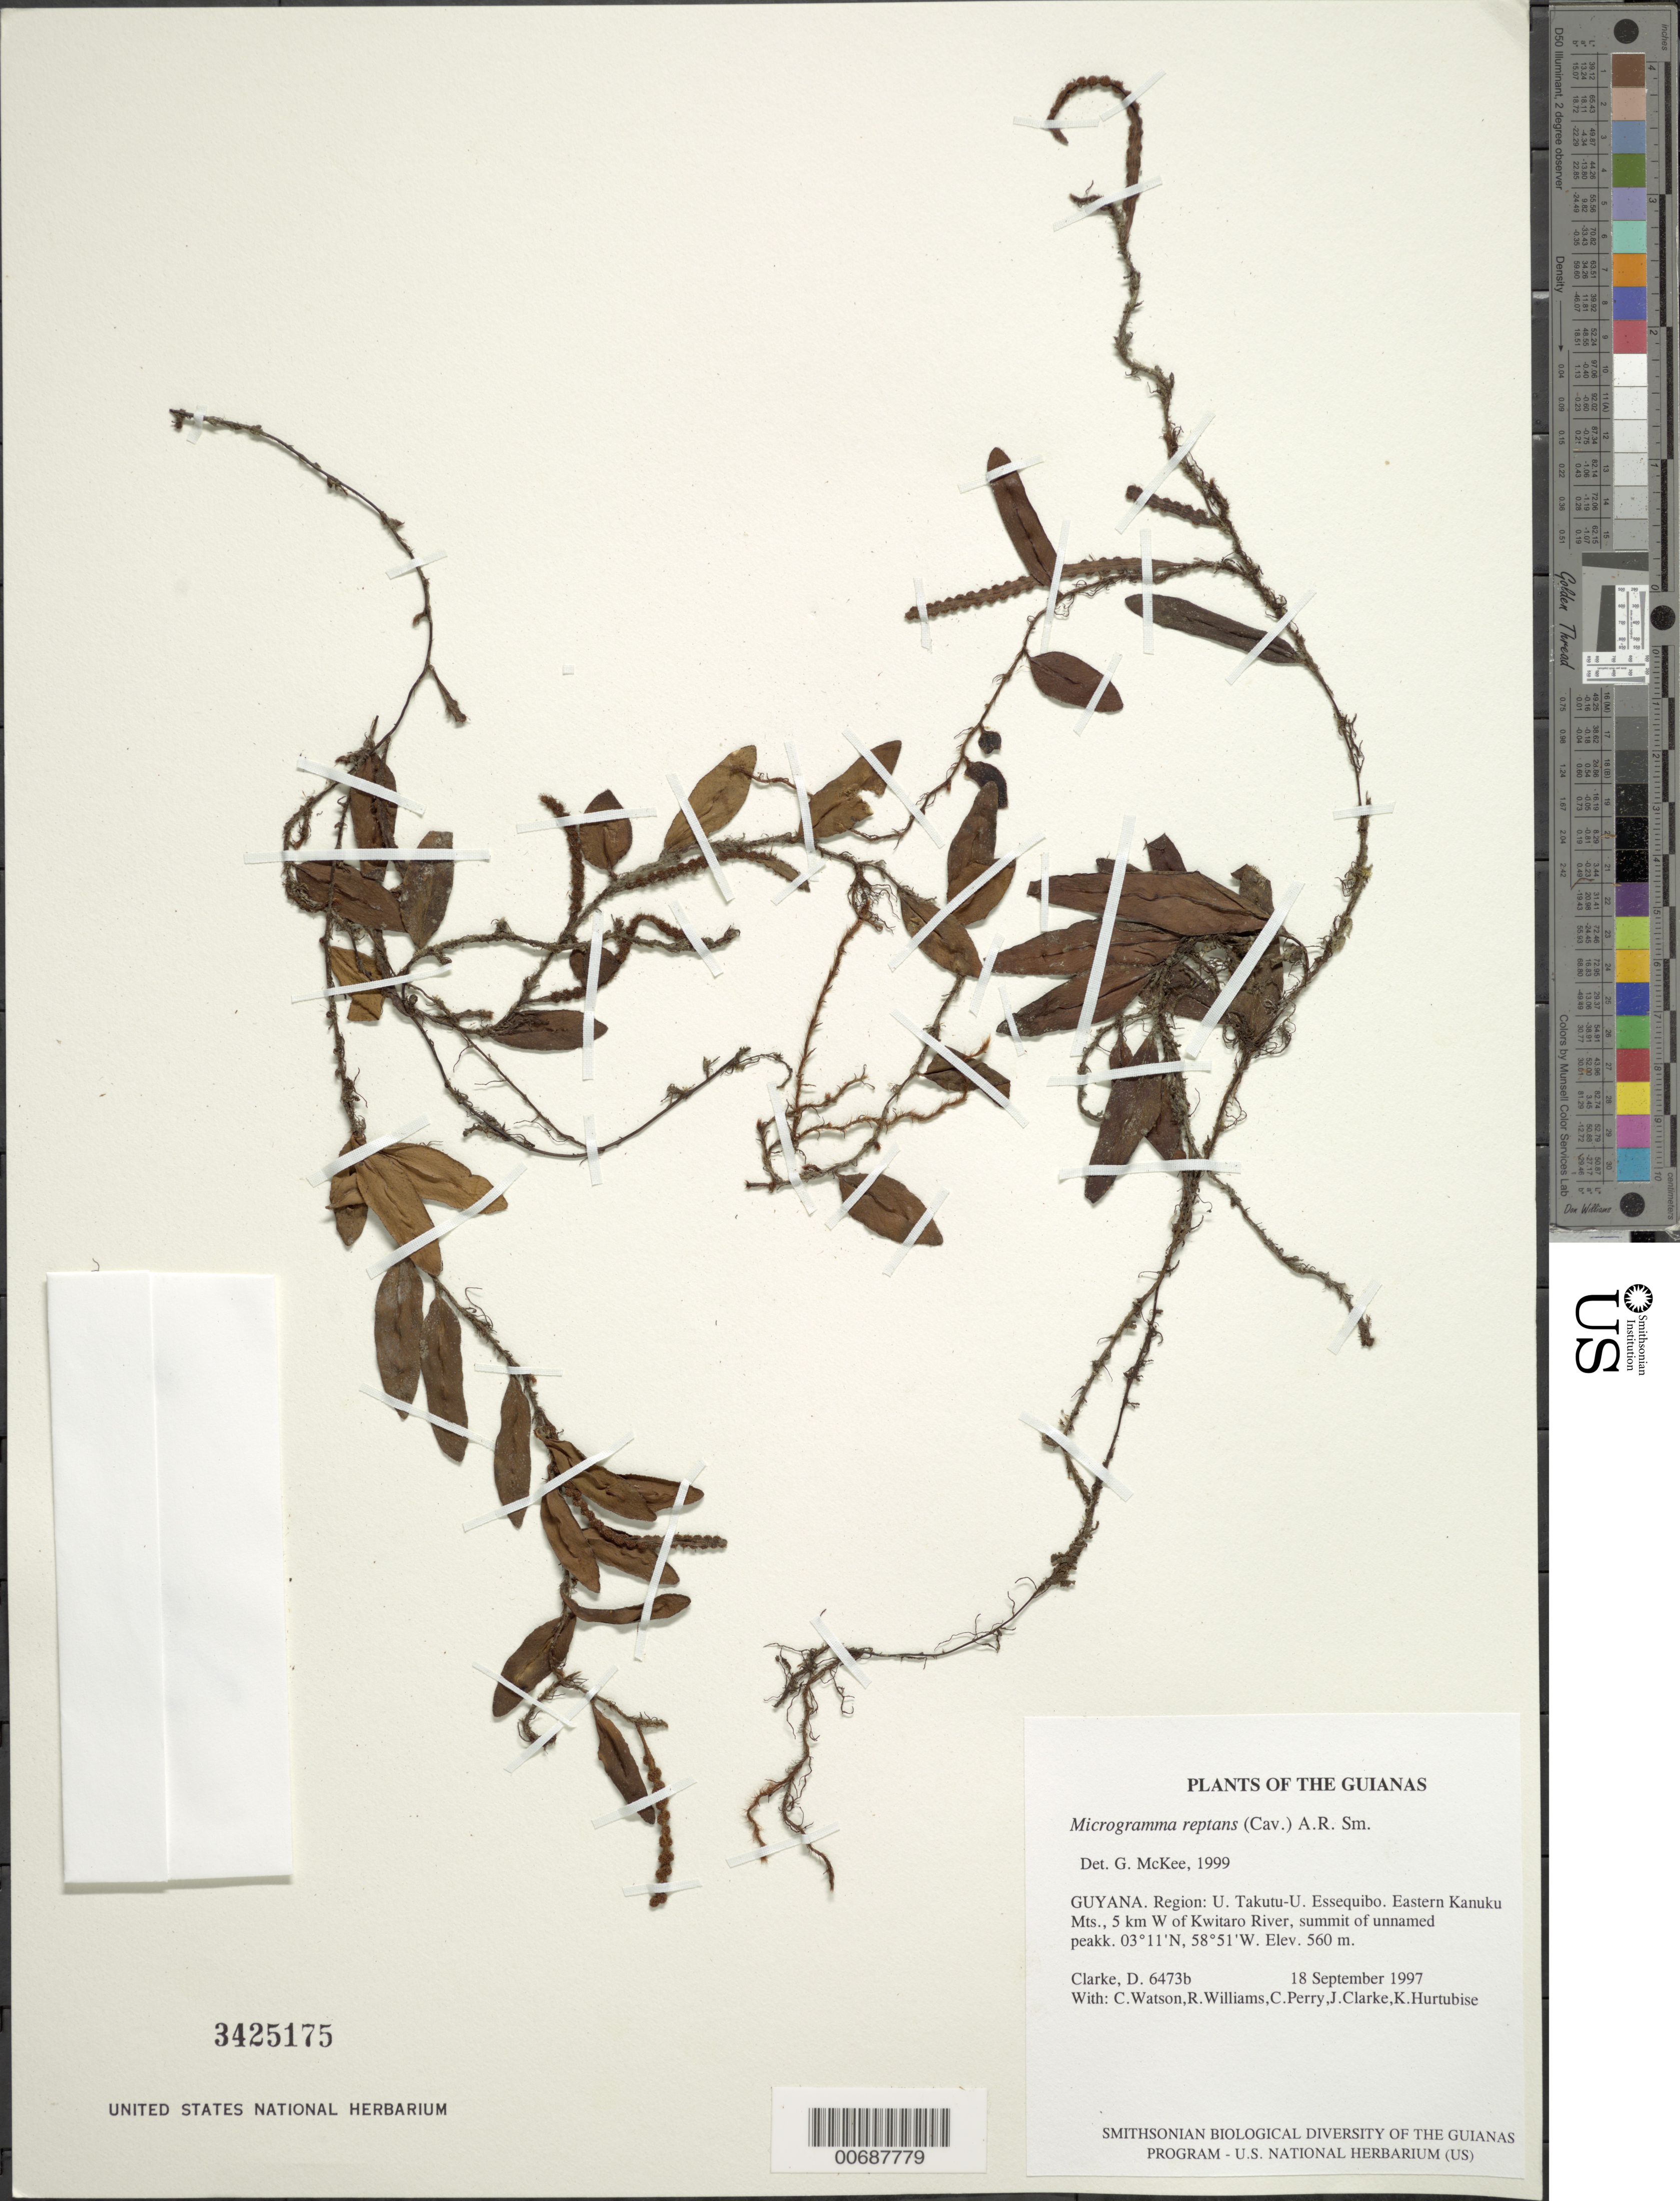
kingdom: Plantae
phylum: Tracheophyta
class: Polypodiopsida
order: Polypodiales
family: Polypodiaceae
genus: Microgramma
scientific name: Microgramma reptans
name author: (Cav.) A.R. Sm.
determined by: McKee, G. S., (US), NMNH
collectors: H. D. Clarke, C. Watson, R. Williams, C. Perry, J. Clarke & K. Hurtubise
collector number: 6473 b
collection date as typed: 18 September 1997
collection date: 1997-09-18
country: Guyana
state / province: U. Takutu-U. Essequibo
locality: Eastern Kanuku Mts., 5 km W of Kwitaro River, summit of unnamed peak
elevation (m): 560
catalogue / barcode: US 3425175